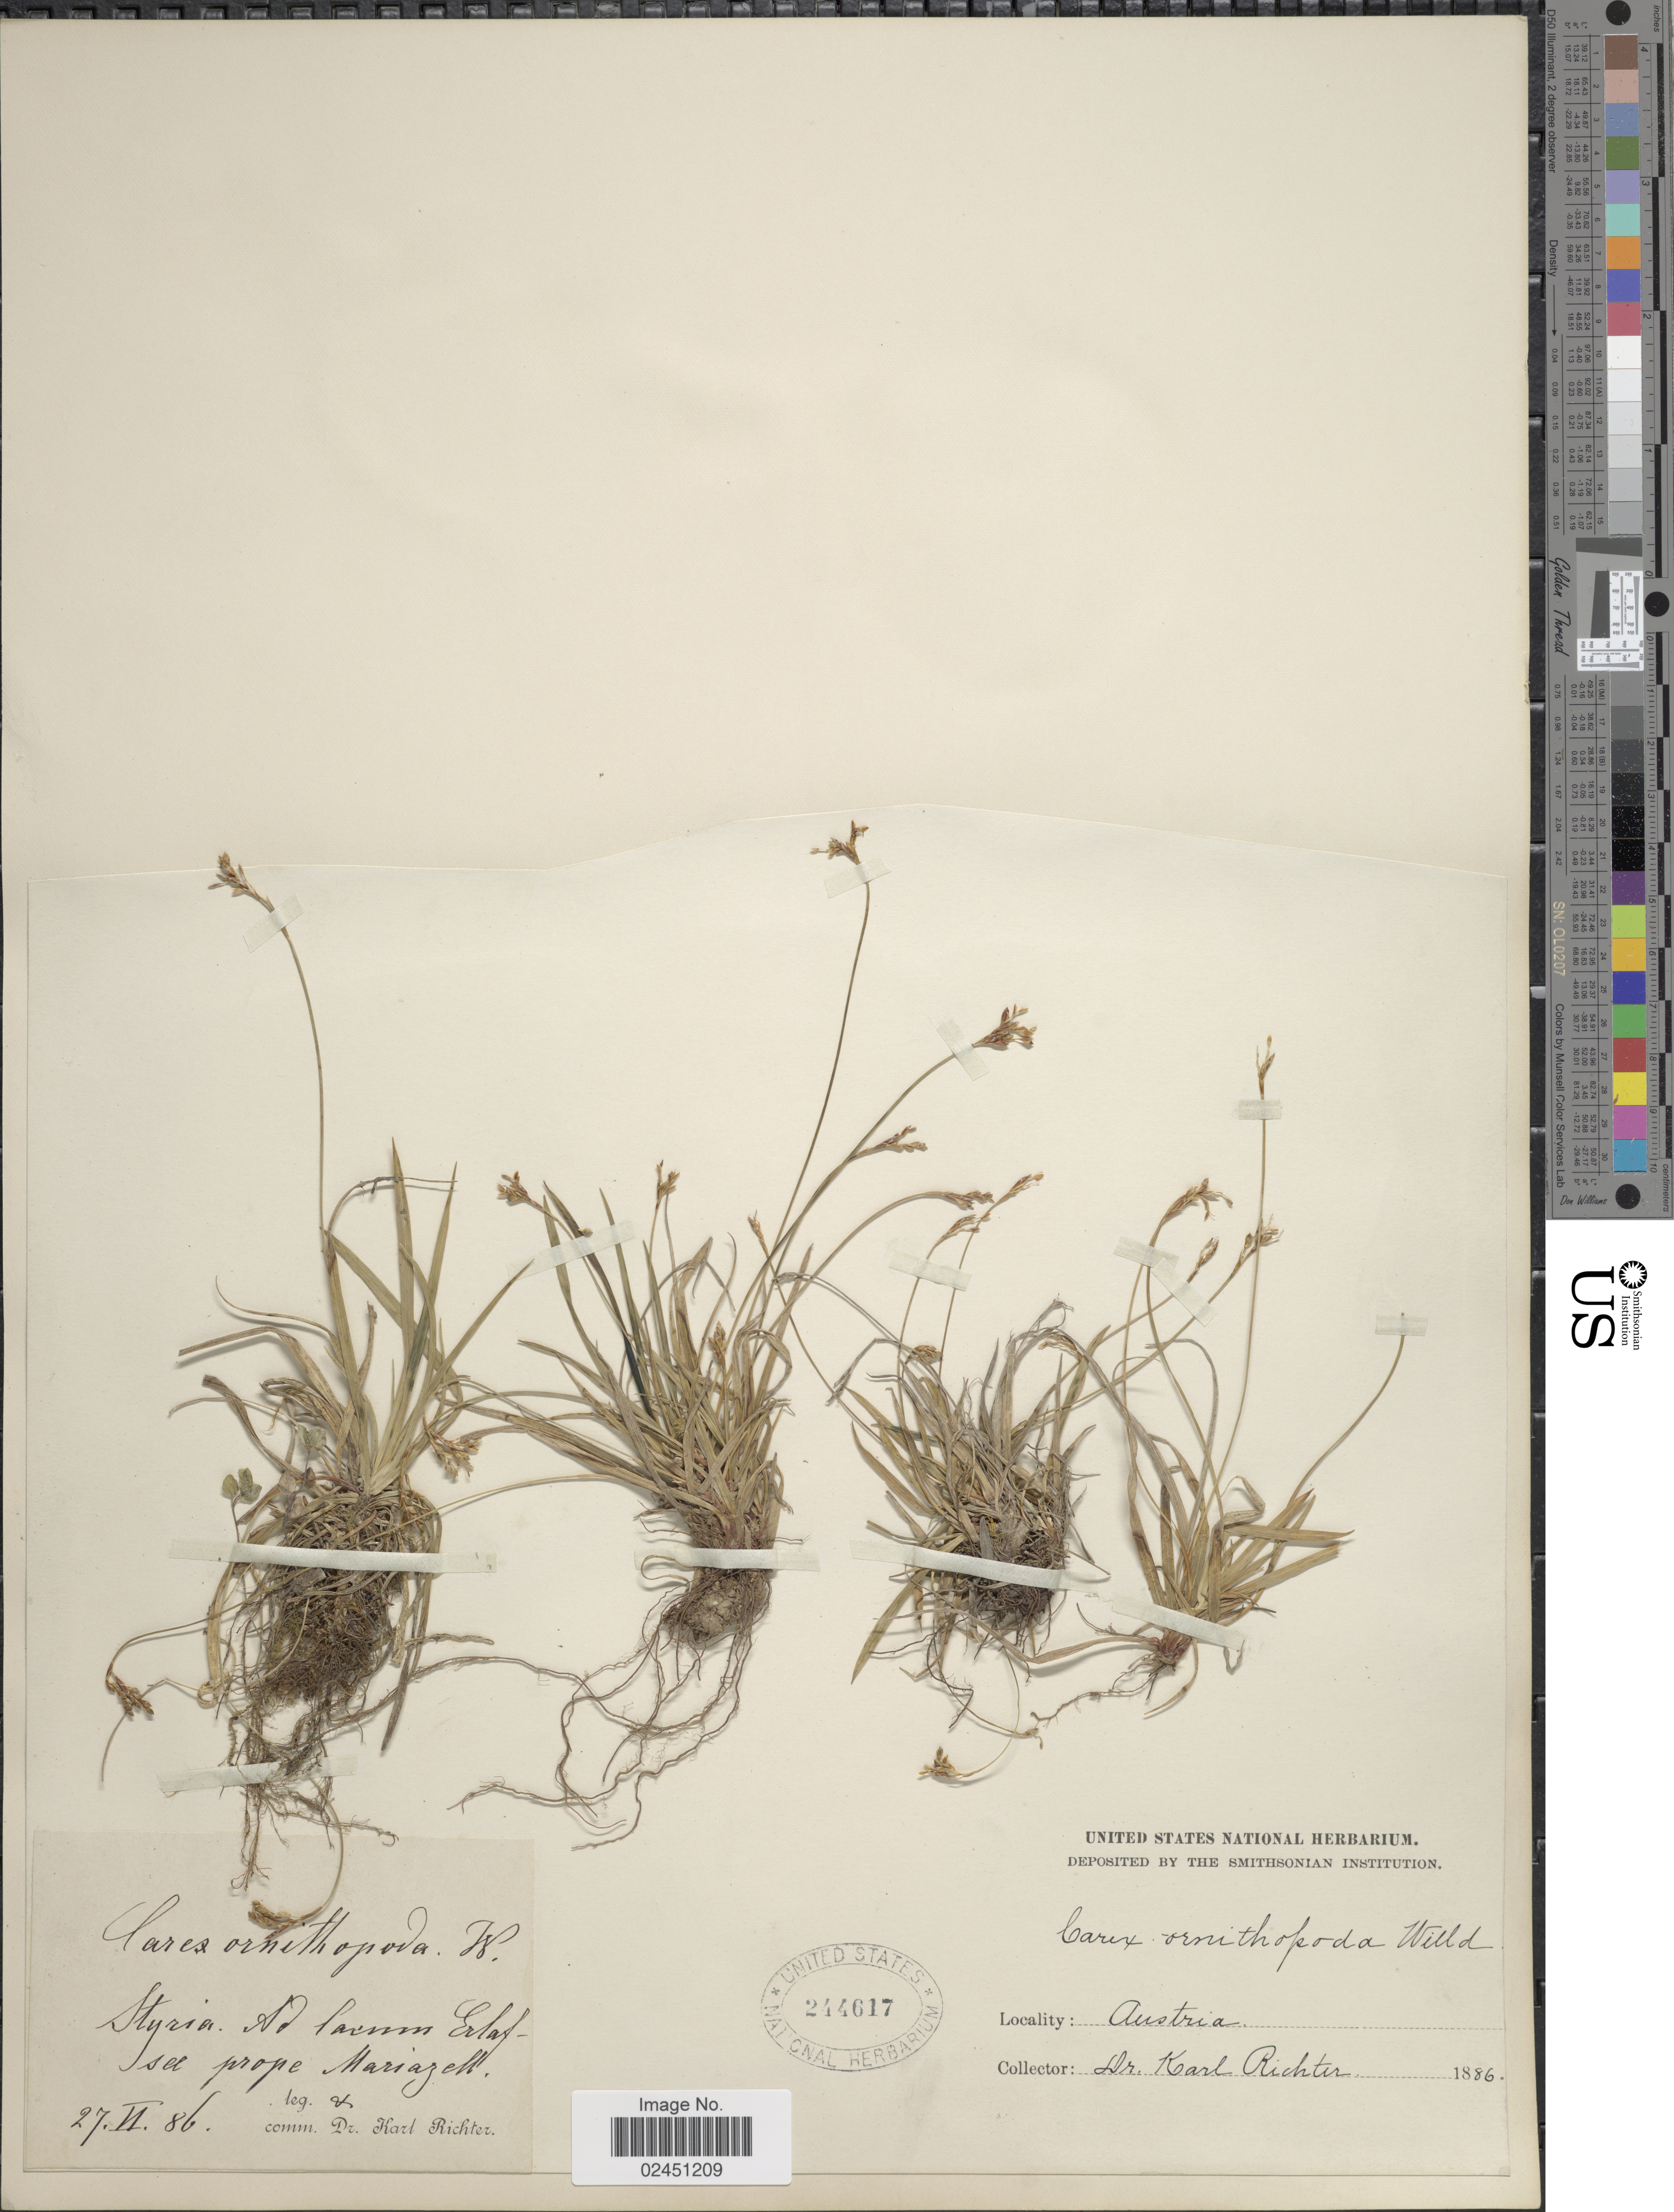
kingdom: Plantae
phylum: Tracheophyta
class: Liliopsida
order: Poales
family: Cyperaceae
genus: Carex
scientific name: Carex ornithopoda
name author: Willd.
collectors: K. Richter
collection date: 1886-06-27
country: Austria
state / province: Steiermark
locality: Styria. Ad lacum Erlafsa prope Mariazell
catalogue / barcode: US 244617